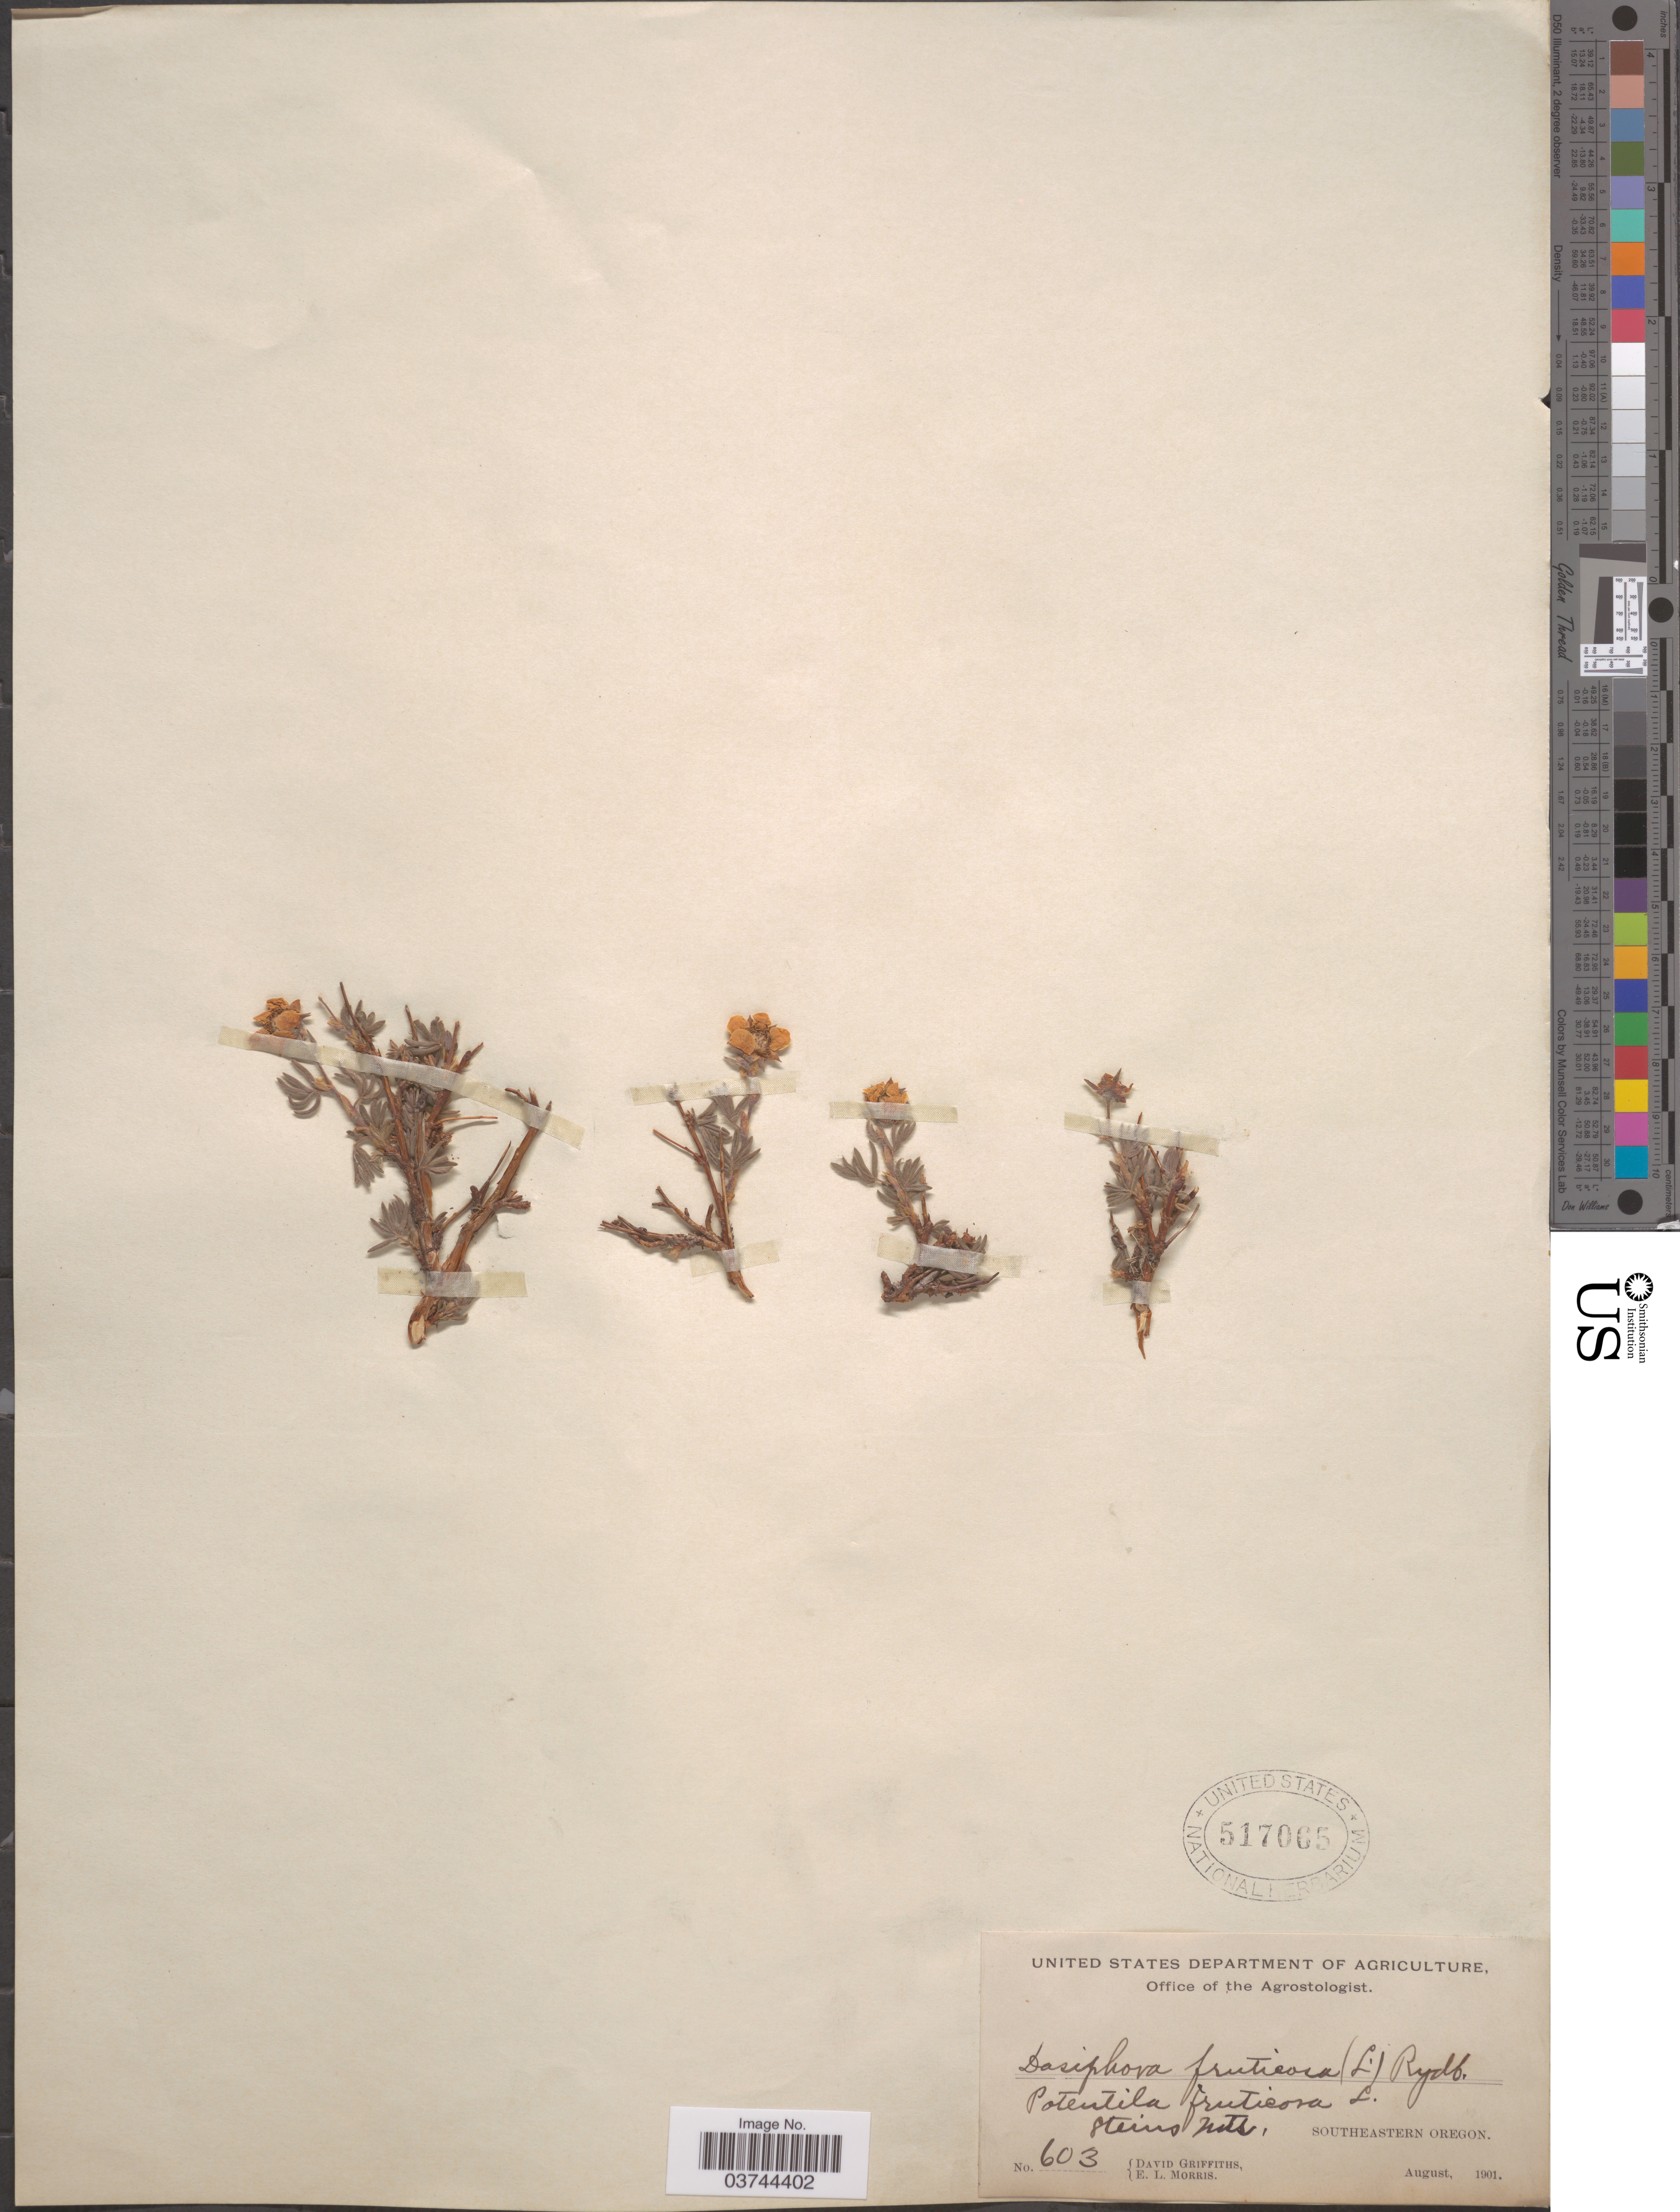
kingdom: Plantae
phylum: Tracheophyta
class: Magnoliopsida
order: Rosales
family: Rosaceae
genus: Dasiphora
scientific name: Dasiphora fruticosa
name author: (L.) Rydb.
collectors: D. Griffiths & E. Morris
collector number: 603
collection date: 1901-08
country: United States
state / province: Oregon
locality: Steins Mts, Southeastern Oregon.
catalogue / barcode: US 517065